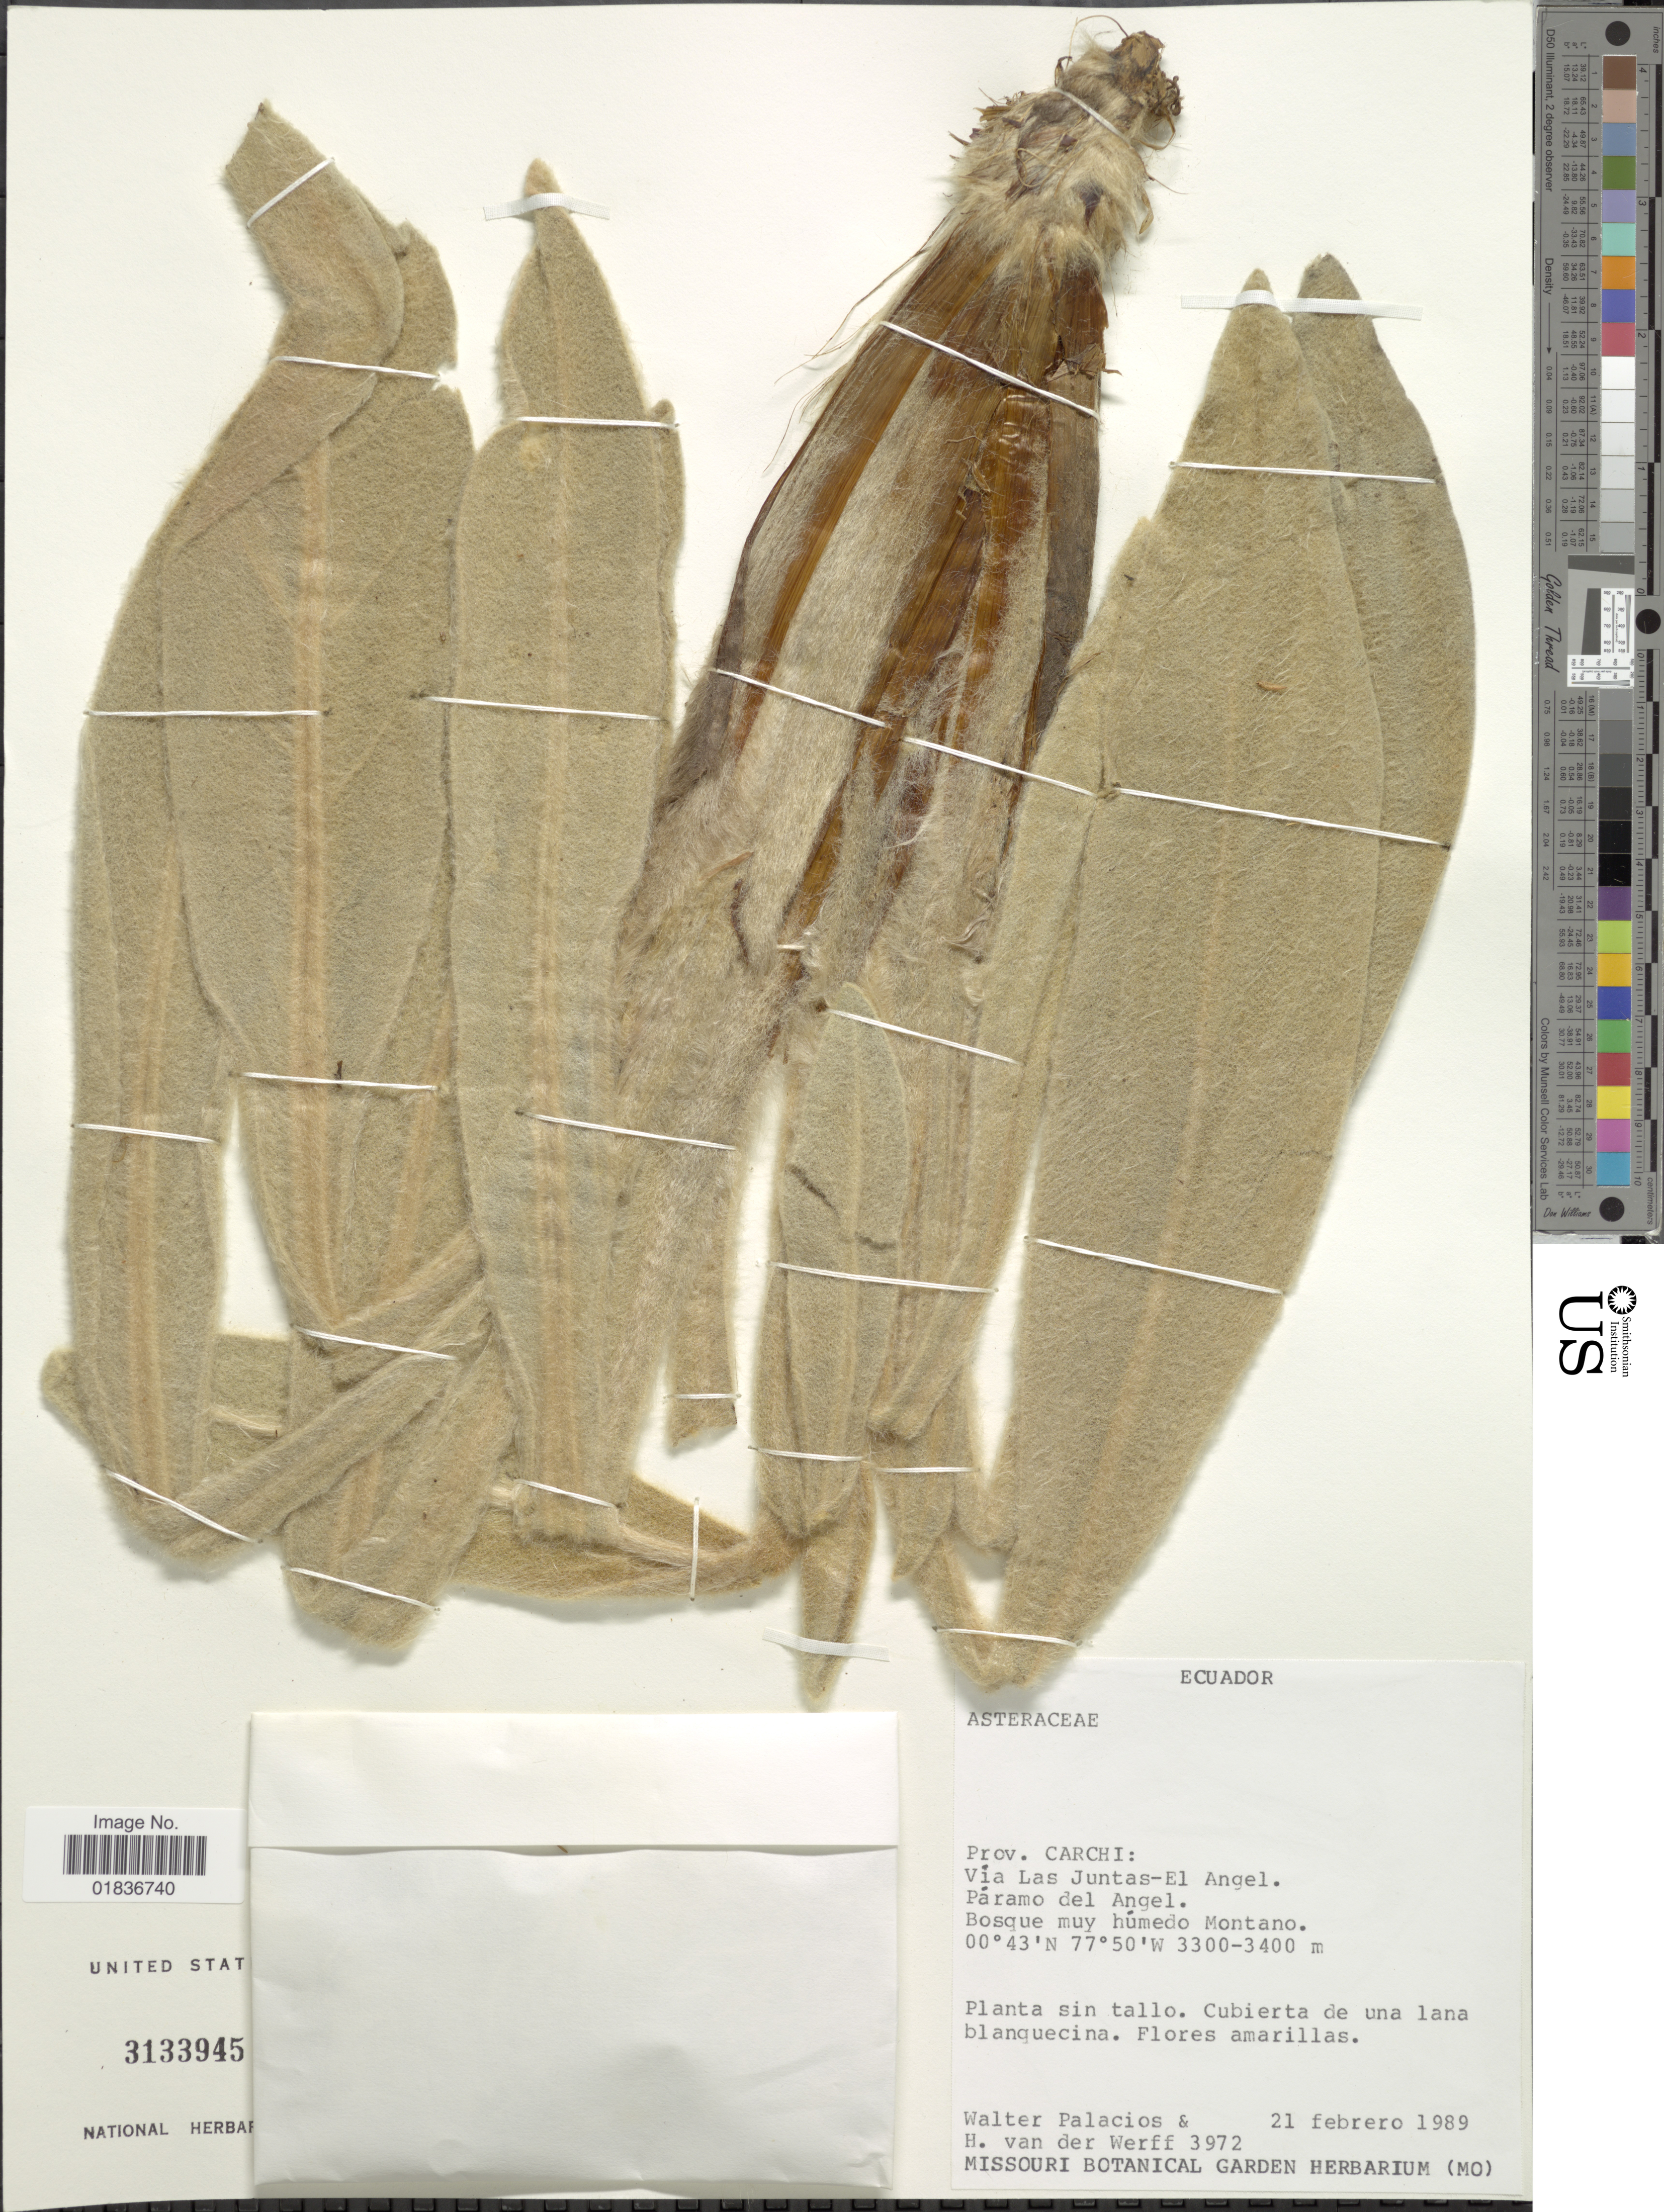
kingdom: Plantae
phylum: Tracheophyta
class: Magnoliopsida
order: Asterales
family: Asteraceae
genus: Senecio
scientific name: Senecio canescens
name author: (Bonpl.) Cuatrec.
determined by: Salomon, Luciana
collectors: W. Palacios & H. van der Werff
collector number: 3972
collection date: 1989-02-21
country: Ecuador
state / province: Carchi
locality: Prov. Carchi: Via Las Juntas-El Angel. Paramo del Angel. Bosque muy humedo Montano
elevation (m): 3300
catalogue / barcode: US 3133945